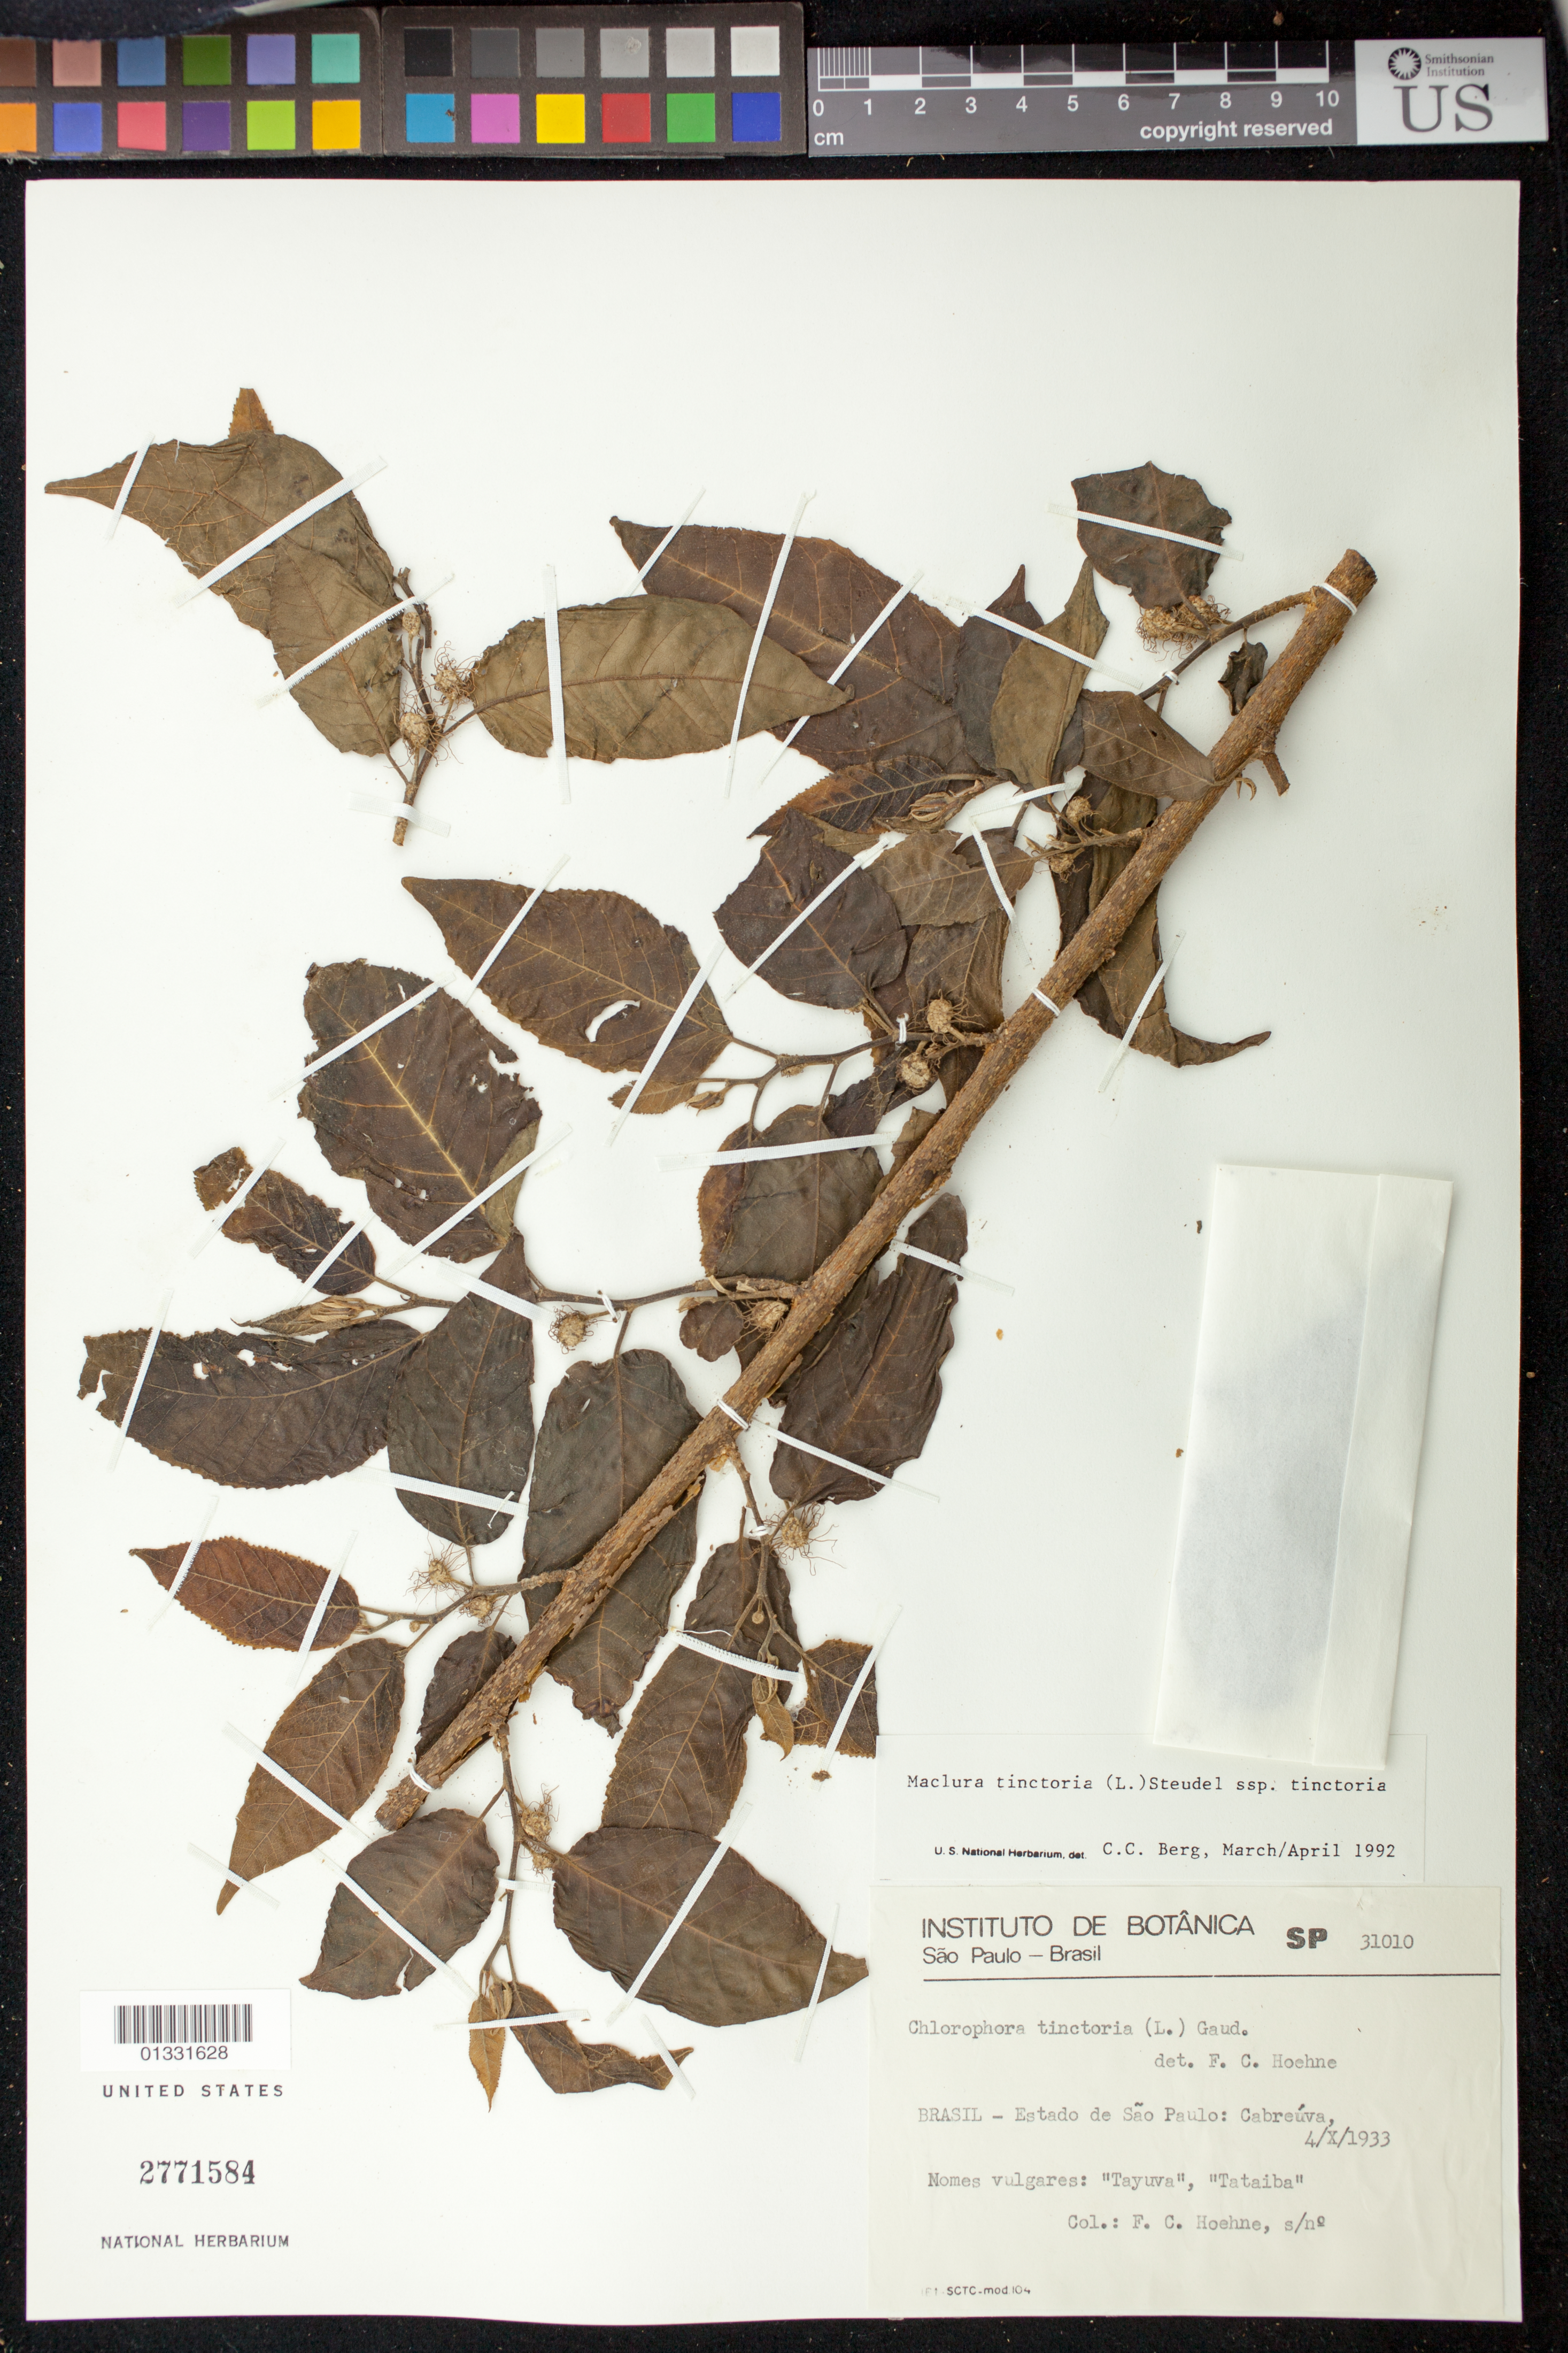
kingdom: Plantae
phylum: Tracheophyta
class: Magnoliopsida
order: Rosales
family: Moraceae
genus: Maclura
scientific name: Maclura tinctoria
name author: (L.) D. Don ex Steud.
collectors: F. C. Hoehne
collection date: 1933-10-04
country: Brazil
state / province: São Paulo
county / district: Cabreúva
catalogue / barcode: US 2771584